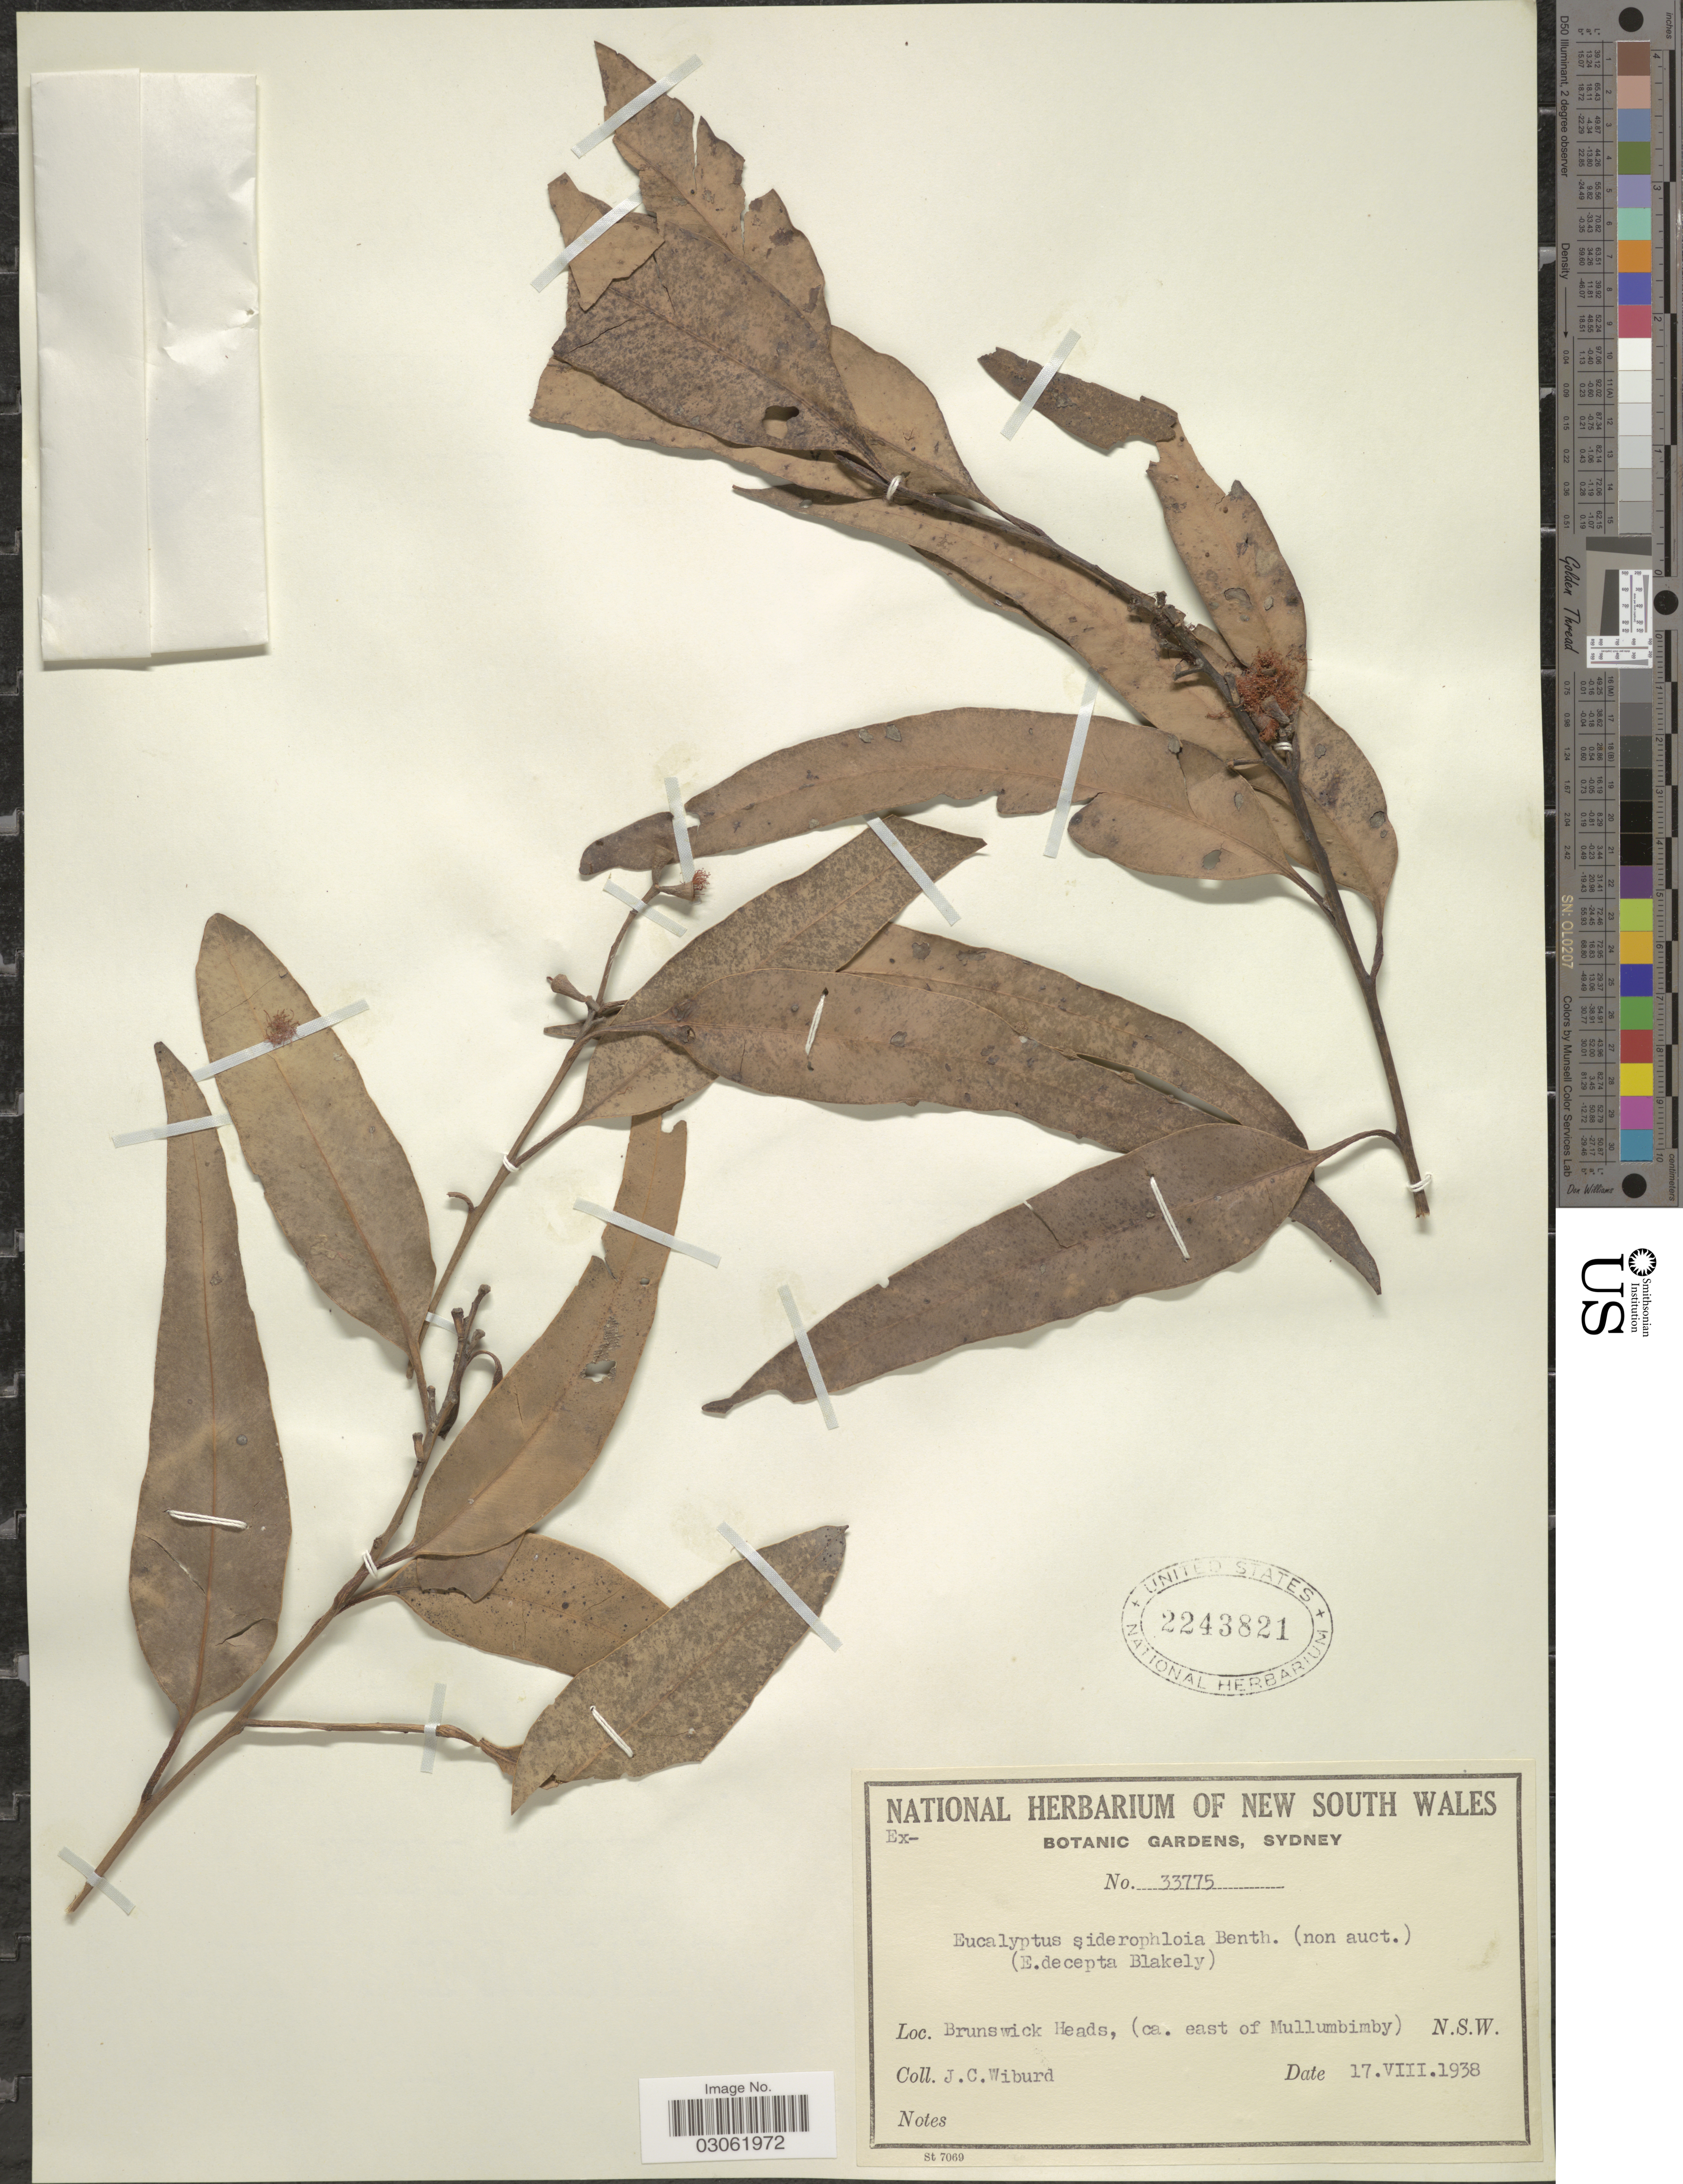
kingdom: Plantae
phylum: Tracheophyta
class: Magnoliopsida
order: Myrtales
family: Myrtaceae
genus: Eucalyptus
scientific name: Eucalyptus siderophloia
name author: Benth.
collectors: J. Wiburd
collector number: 33775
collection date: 1938-08-17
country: Australia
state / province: New South Wales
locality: Brunswick Heads, (ca. east of Mullumbimby).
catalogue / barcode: US 2243821